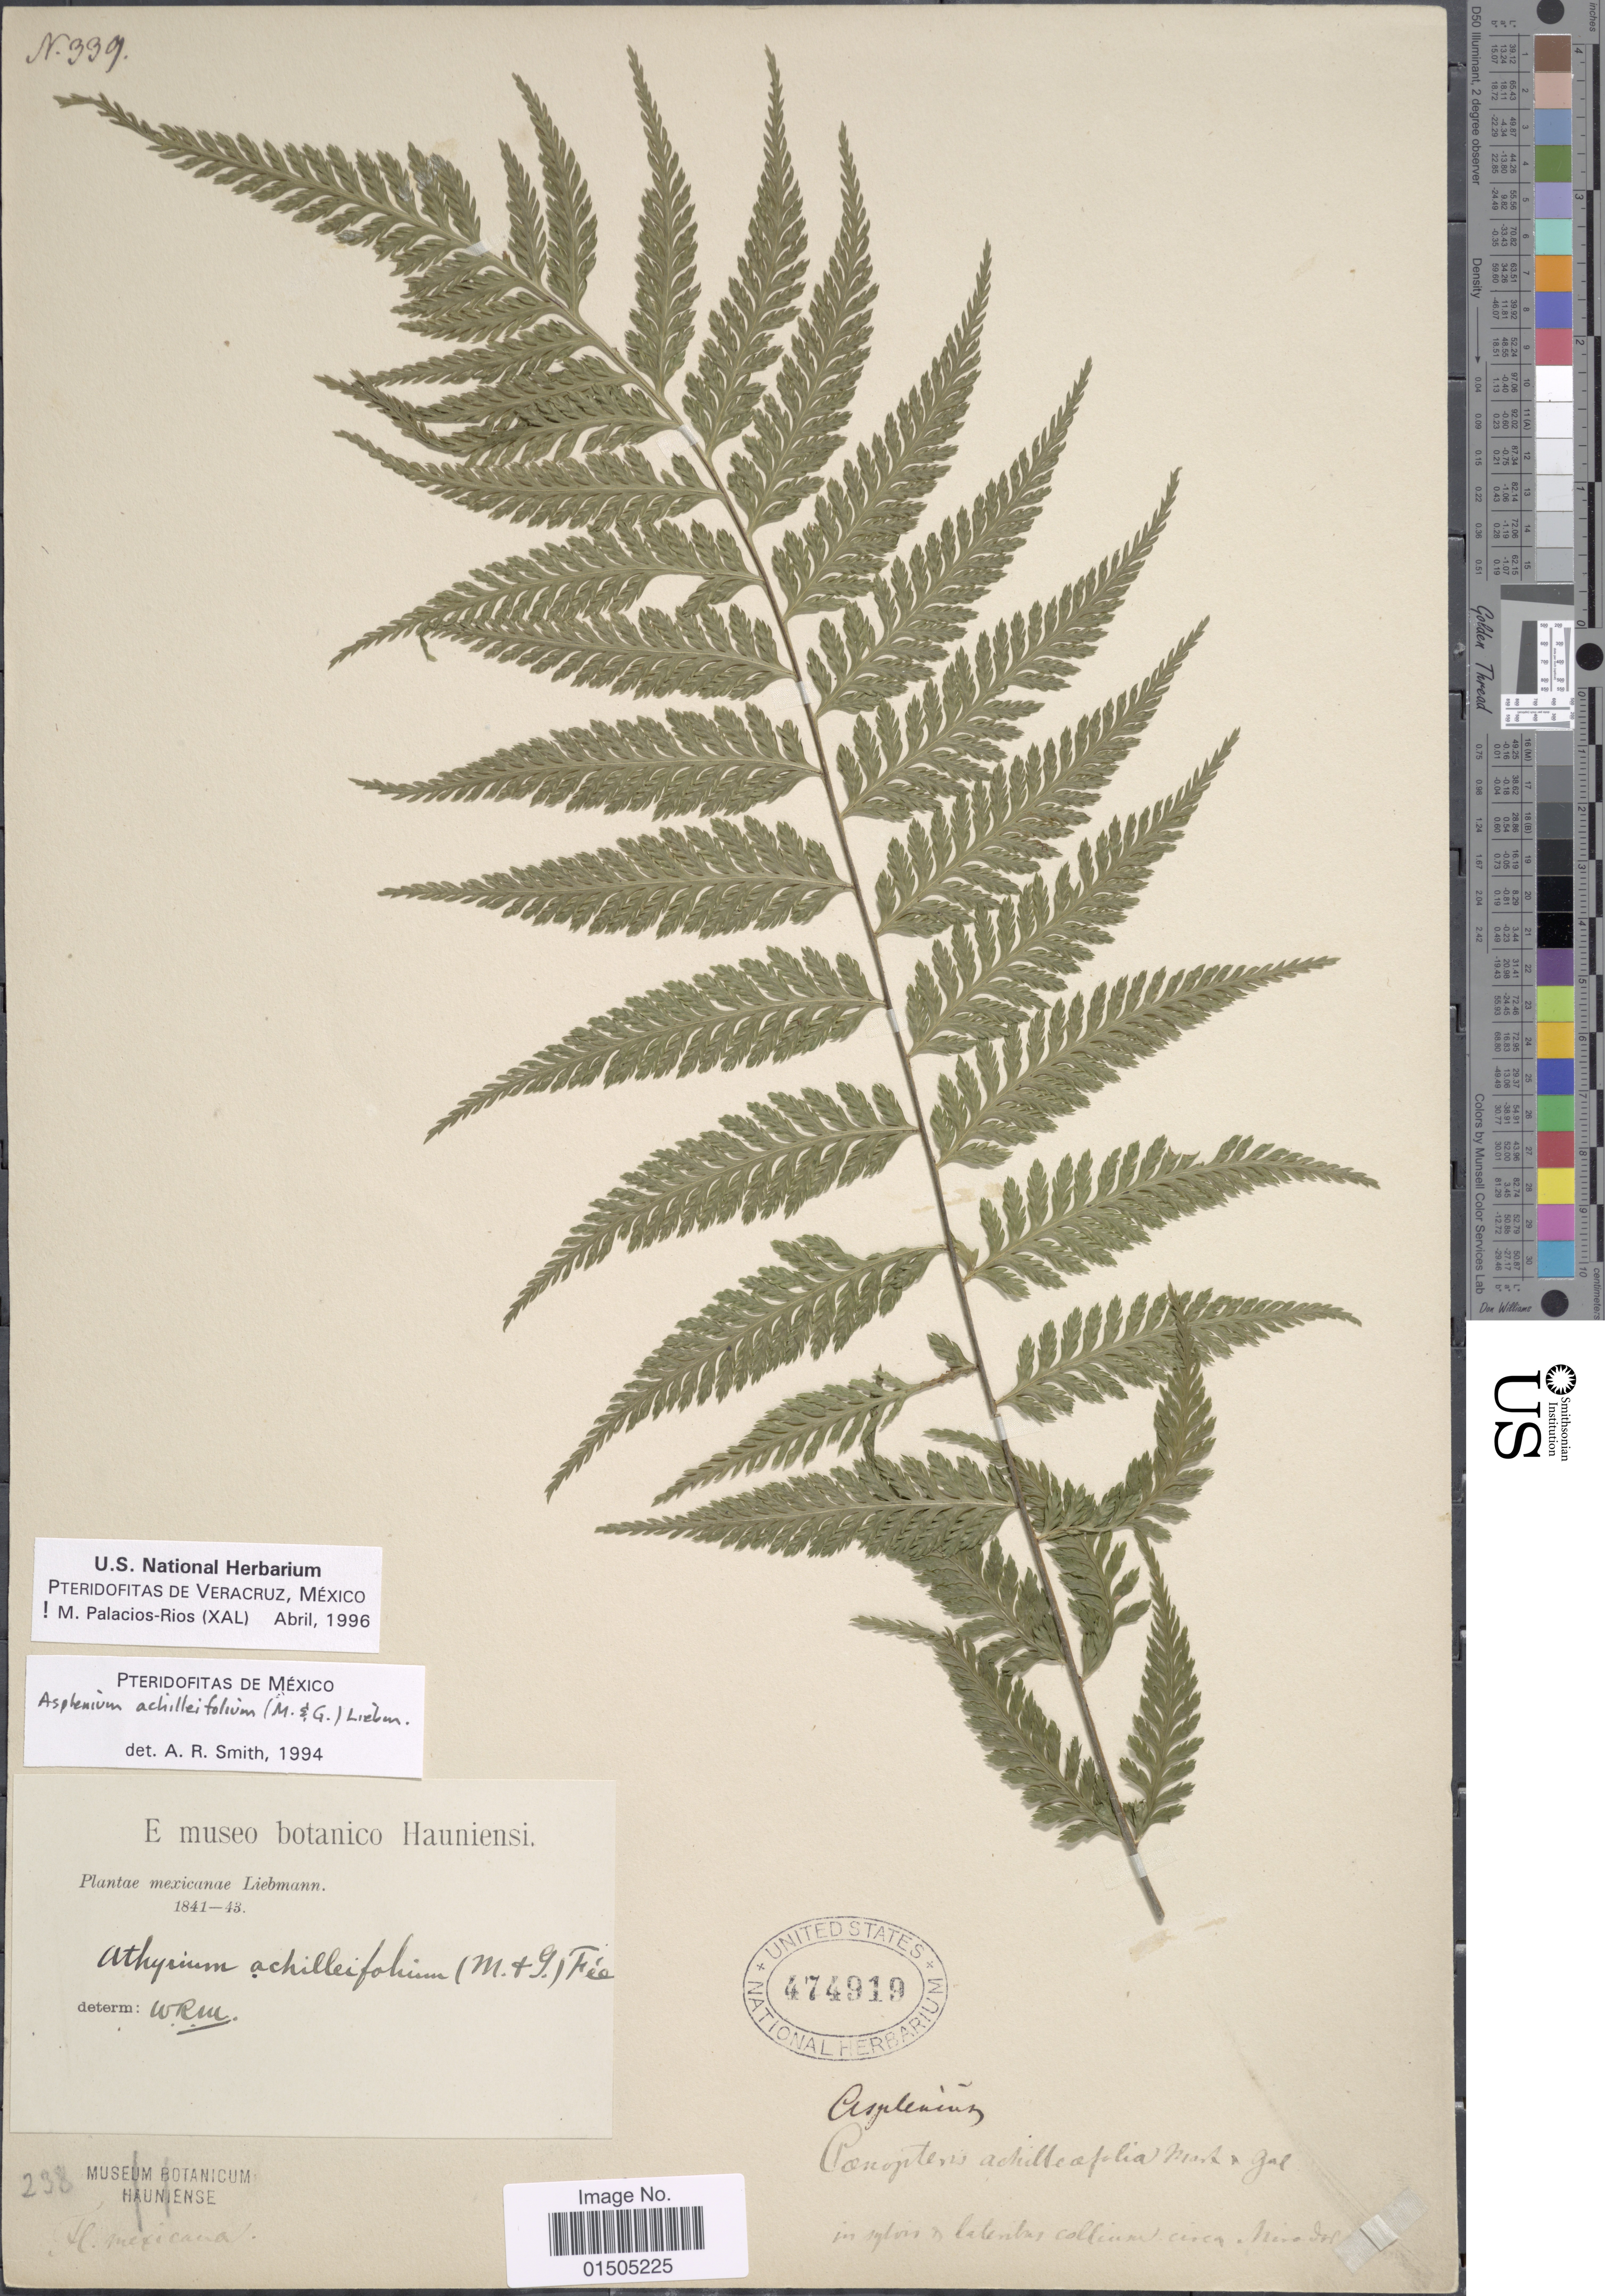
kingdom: Plantae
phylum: Tracheophyta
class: Polypodiopsida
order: Polypodiales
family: Aspleniaceae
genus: Asplenium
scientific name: Asplenium achilleifolium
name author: (M. Martens & Galeotti) Liebm.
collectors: Liebmann, --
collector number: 238*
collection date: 1841/1843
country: Mexico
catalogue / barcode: US 474919